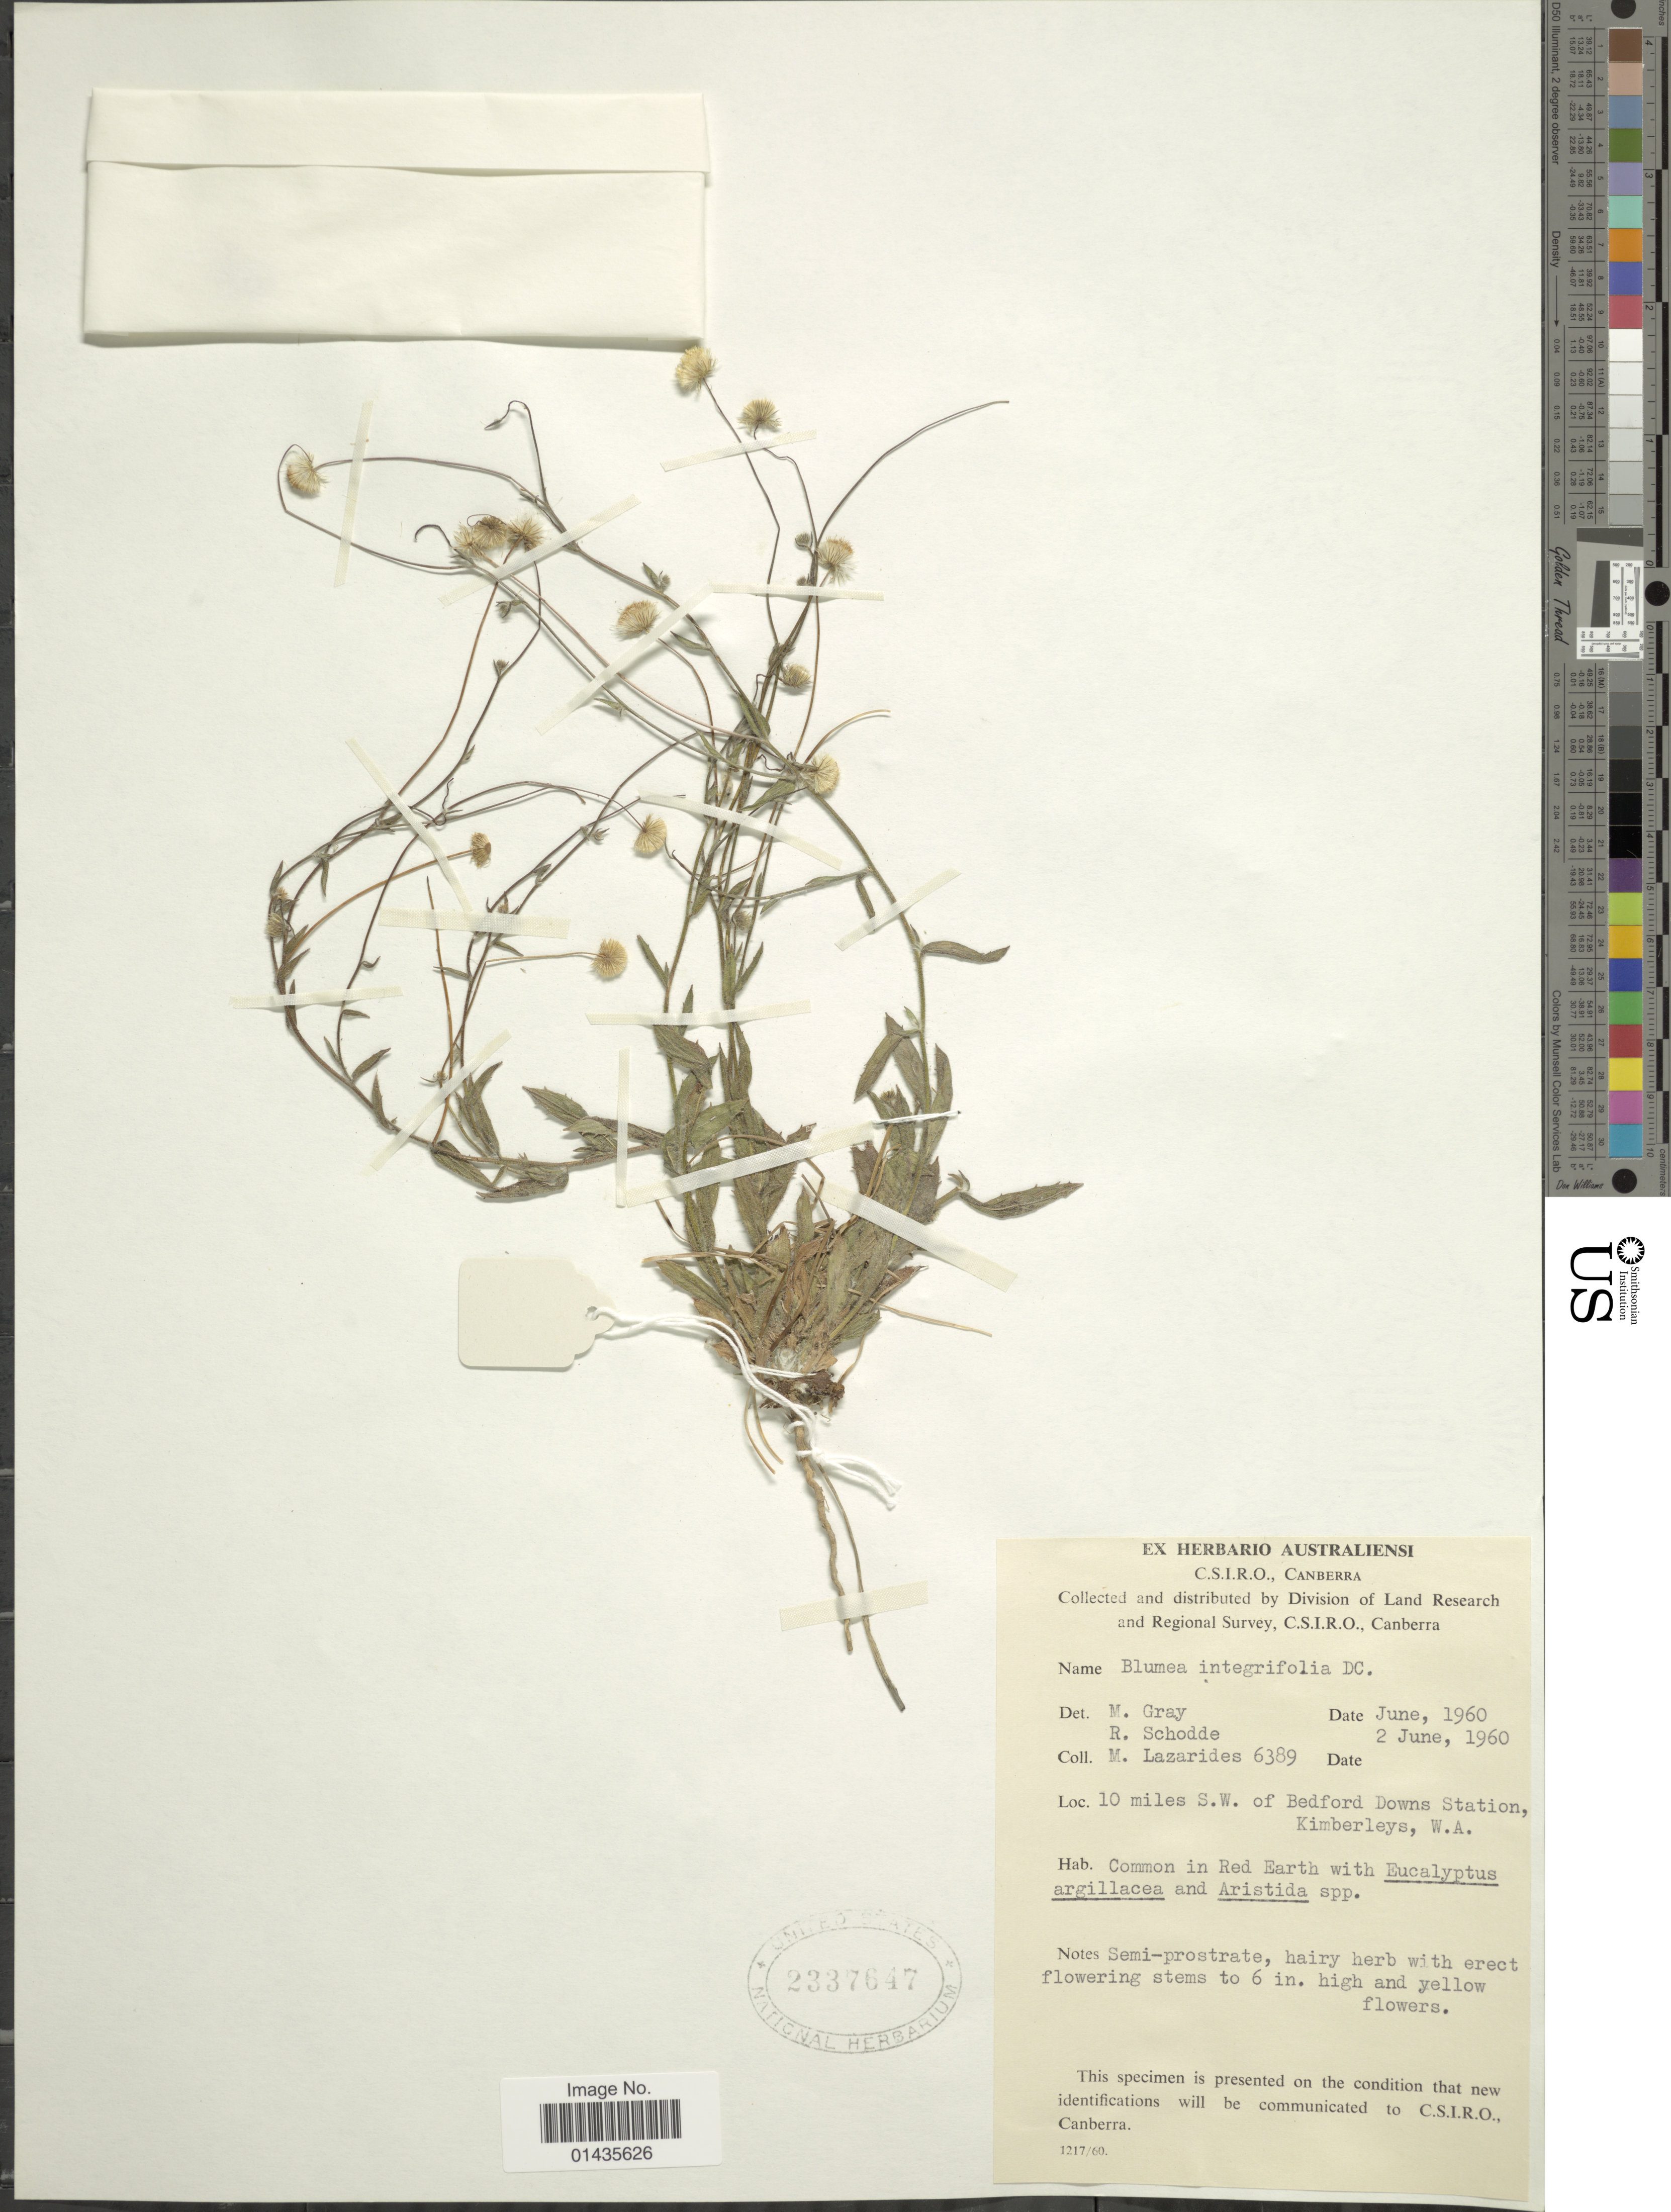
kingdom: Plantae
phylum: Tracheophyta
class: Magnoliopsida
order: Asterales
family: Asteraceae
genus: Blumea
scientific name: Blumea integrifolia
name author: DC.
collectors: M. Lazarides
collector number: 6389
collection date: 1960-06-02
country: Australia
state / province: Western Australia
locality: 10 miles S.W. of Bedford Downs Station, Kimberleys,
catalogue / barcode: US 2337647